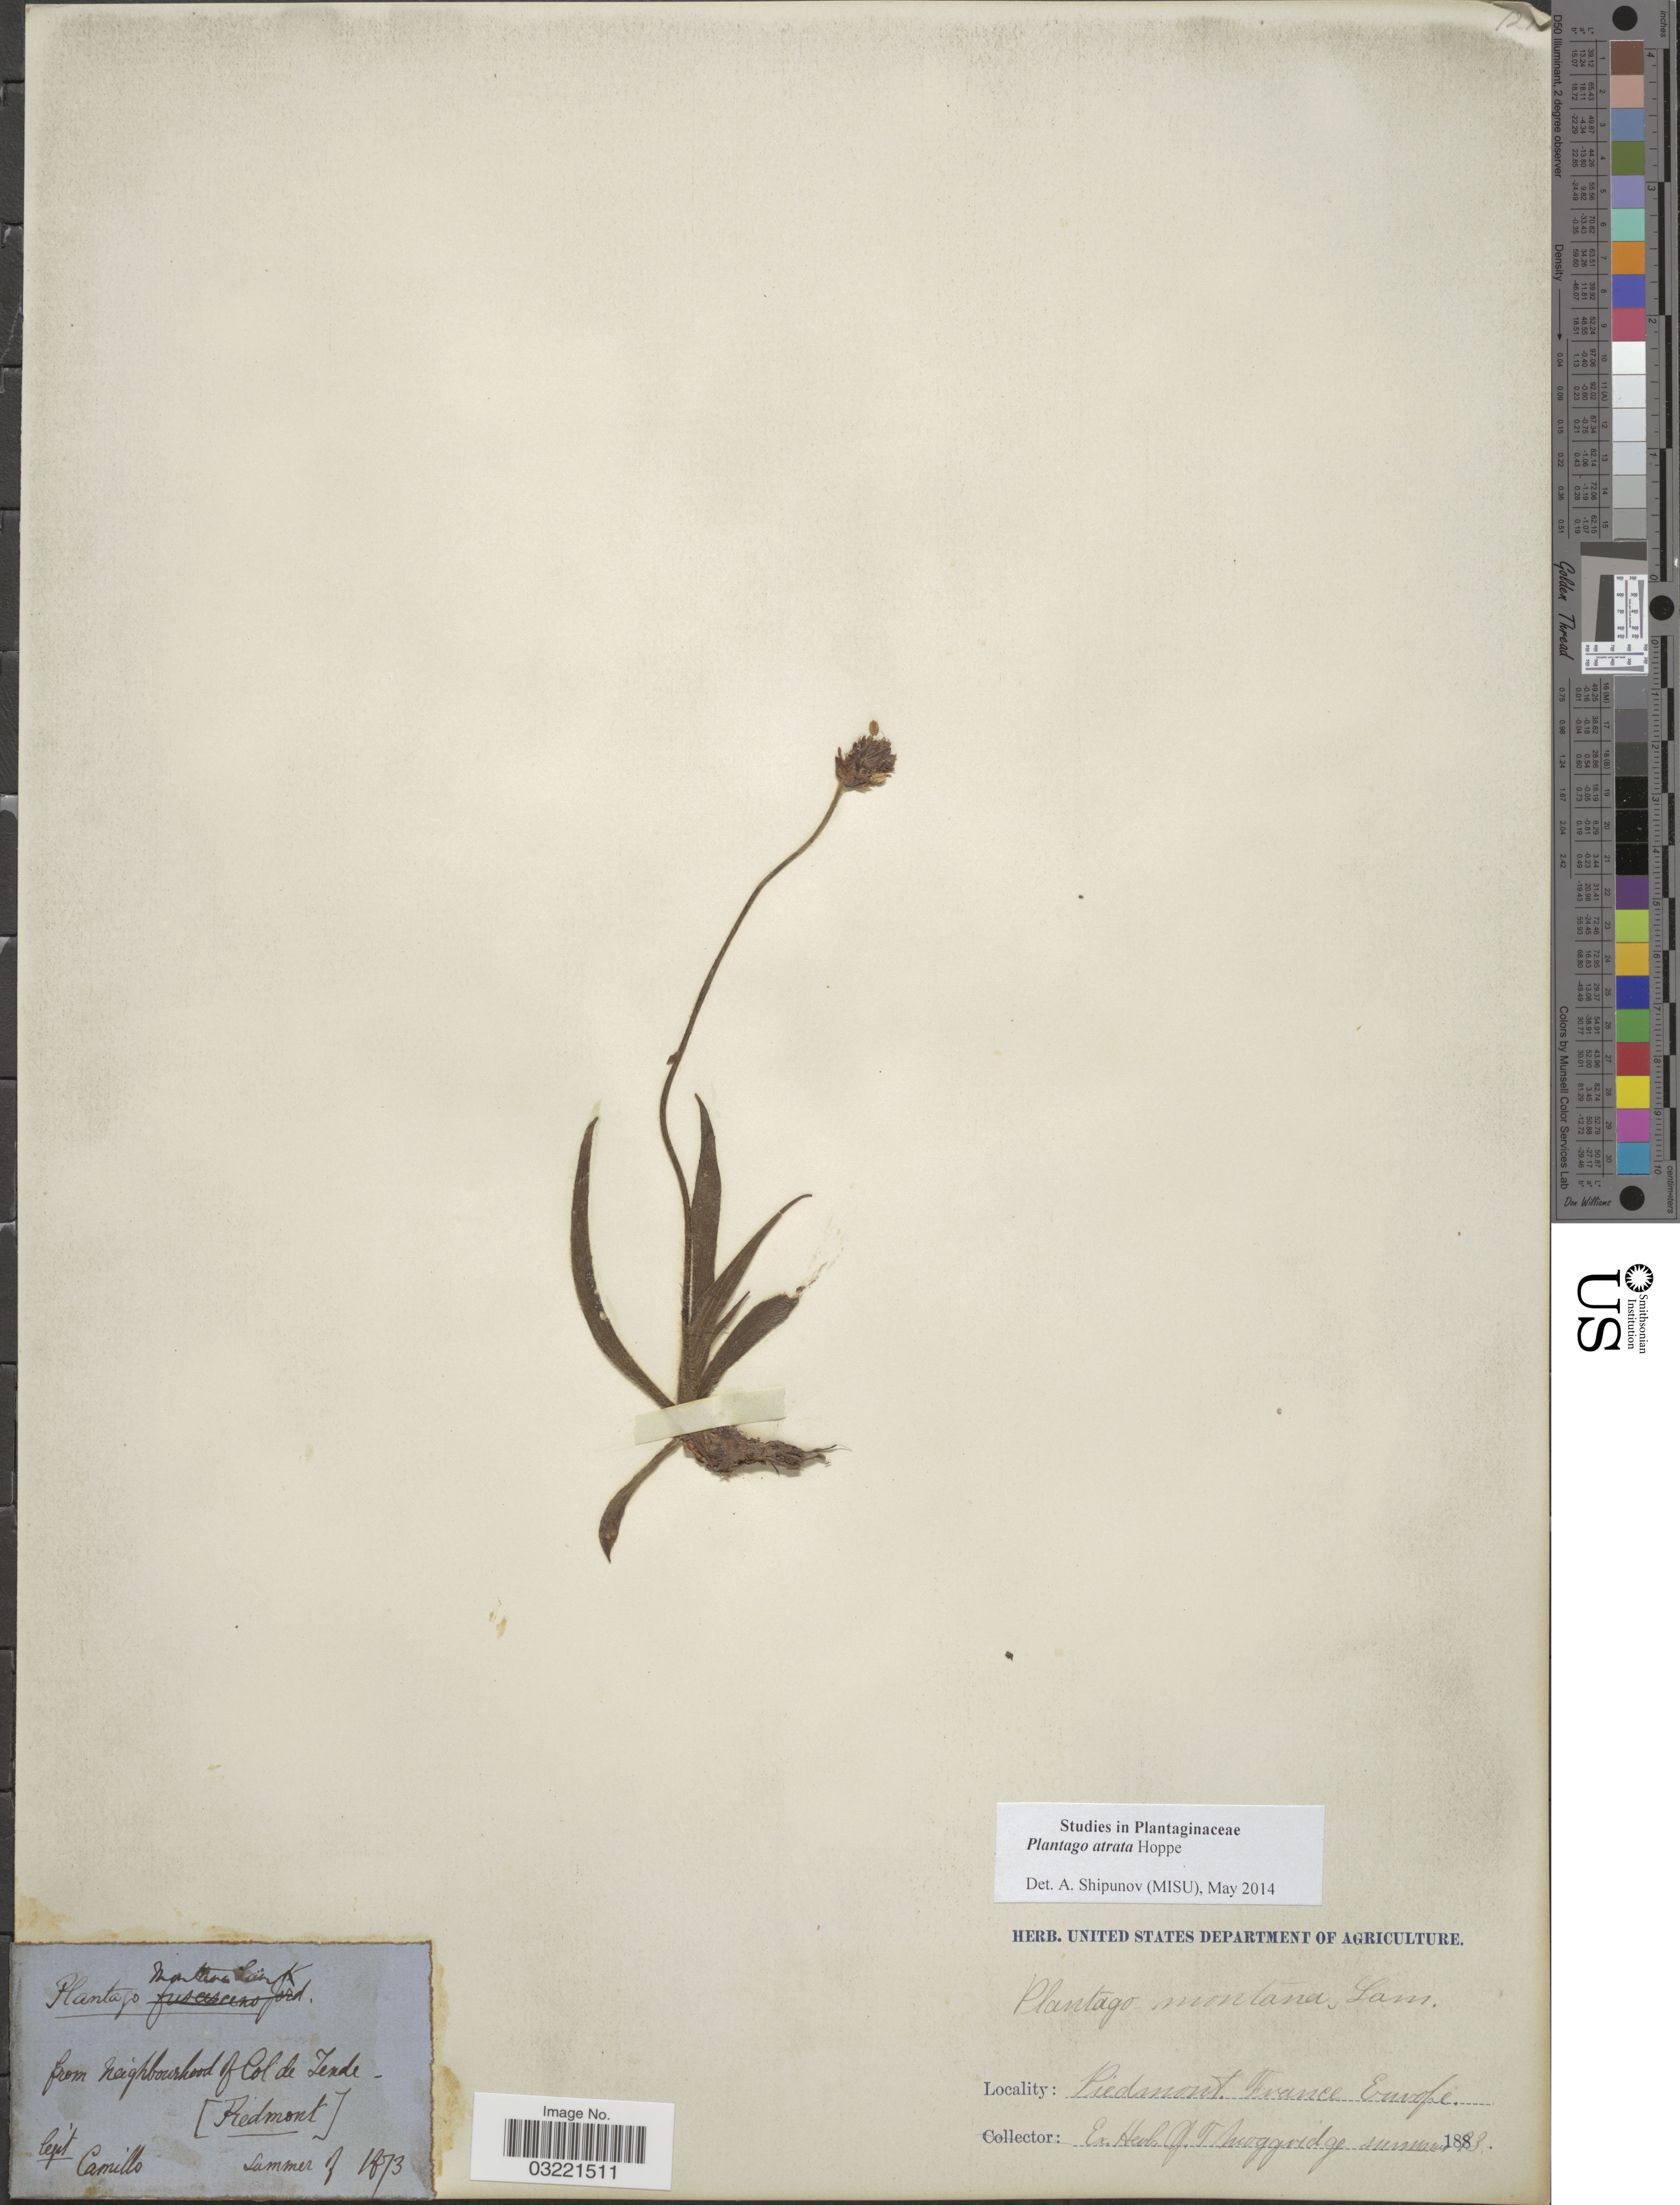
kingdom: Plantae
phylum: Tracheophyta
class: Magnoliopsida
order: Lamiales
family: Plantaginaceae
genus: Plantago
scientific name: Plantago atrata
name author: Hoppe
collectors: Camillo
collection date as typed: Summer of 1873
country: France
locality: Piedmont. Neighbourhood of Col de Zende.